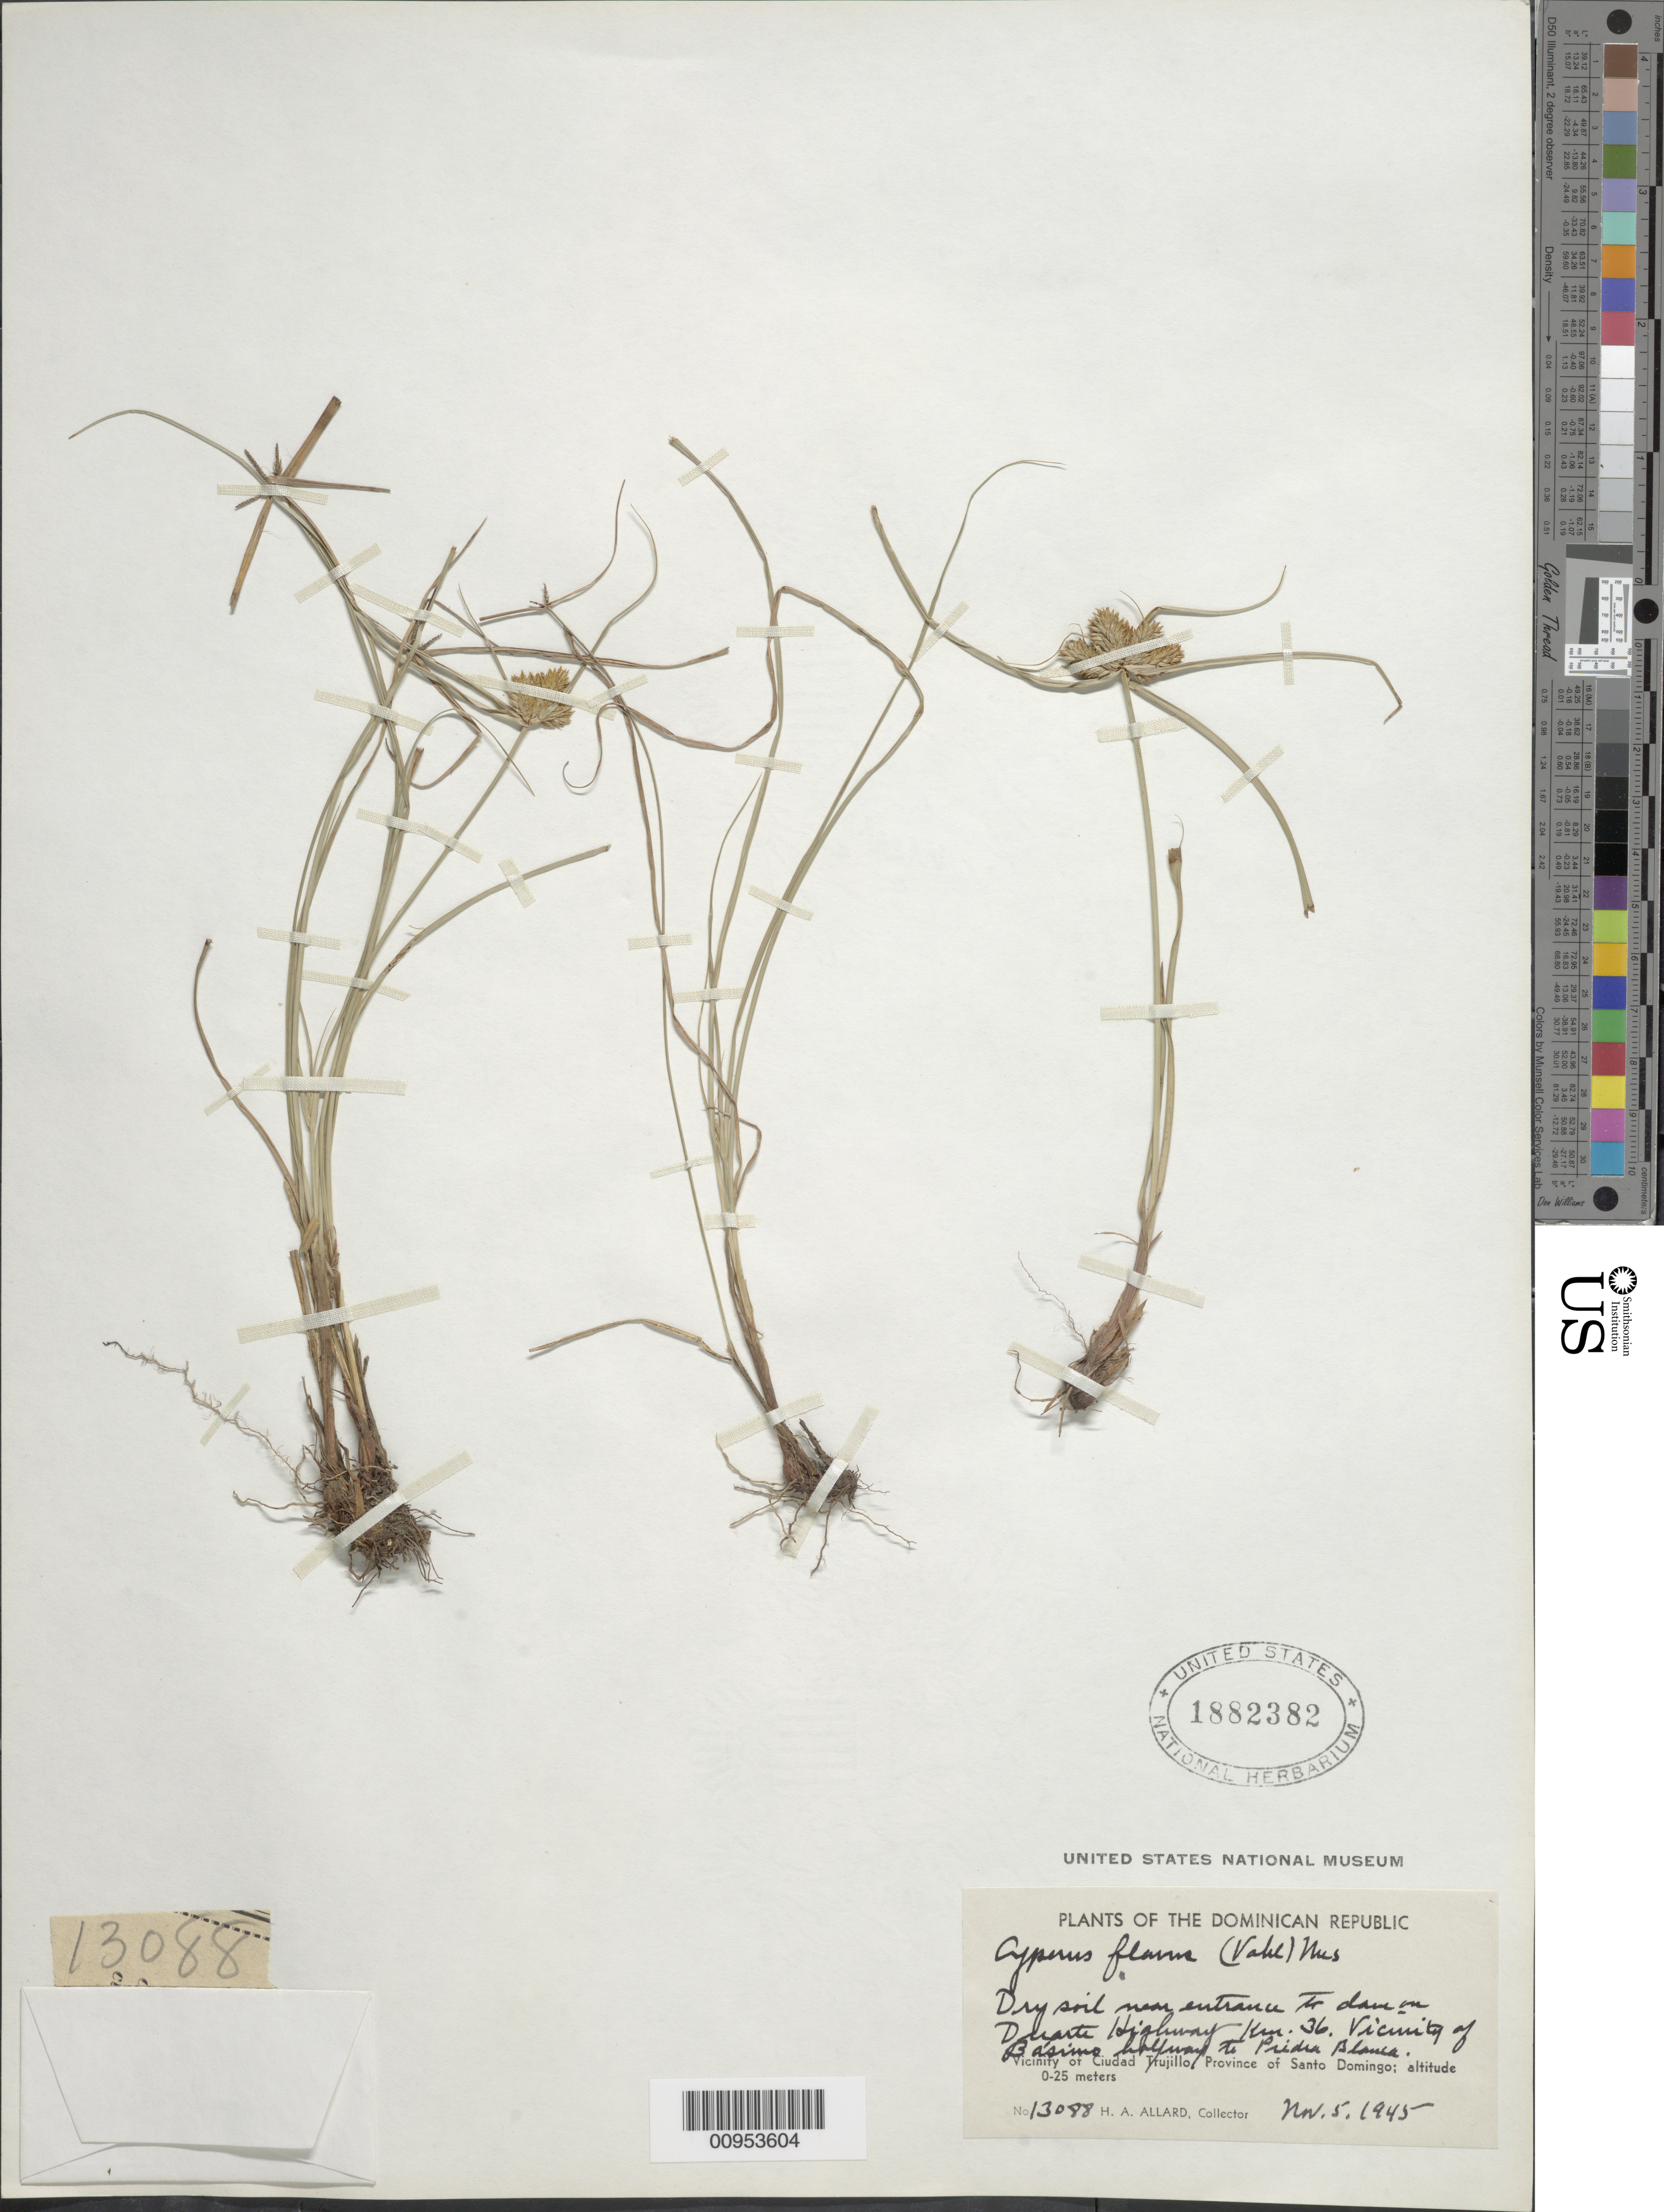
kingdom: Plantae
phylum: Tracheophyta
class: Liliopsida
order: Poales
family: Cyperaceae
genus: Cyperus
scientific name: Cyperus aggregatus var. aggregatus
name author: (Willd.) Endl.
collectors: H. A. Allard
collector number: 13088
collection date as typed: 05 Nov 1945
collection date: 1945-11-05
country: Dominican Republic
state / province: Santo Domingo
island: Hispaniola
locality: Vicinity of Ciudad Trujillo, near entrance to dam on Duarte Highway Km 36. vicinity of Basimo Highway to Piedra Blanca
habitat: Dry soil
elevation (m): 0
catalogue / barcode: US 1882382